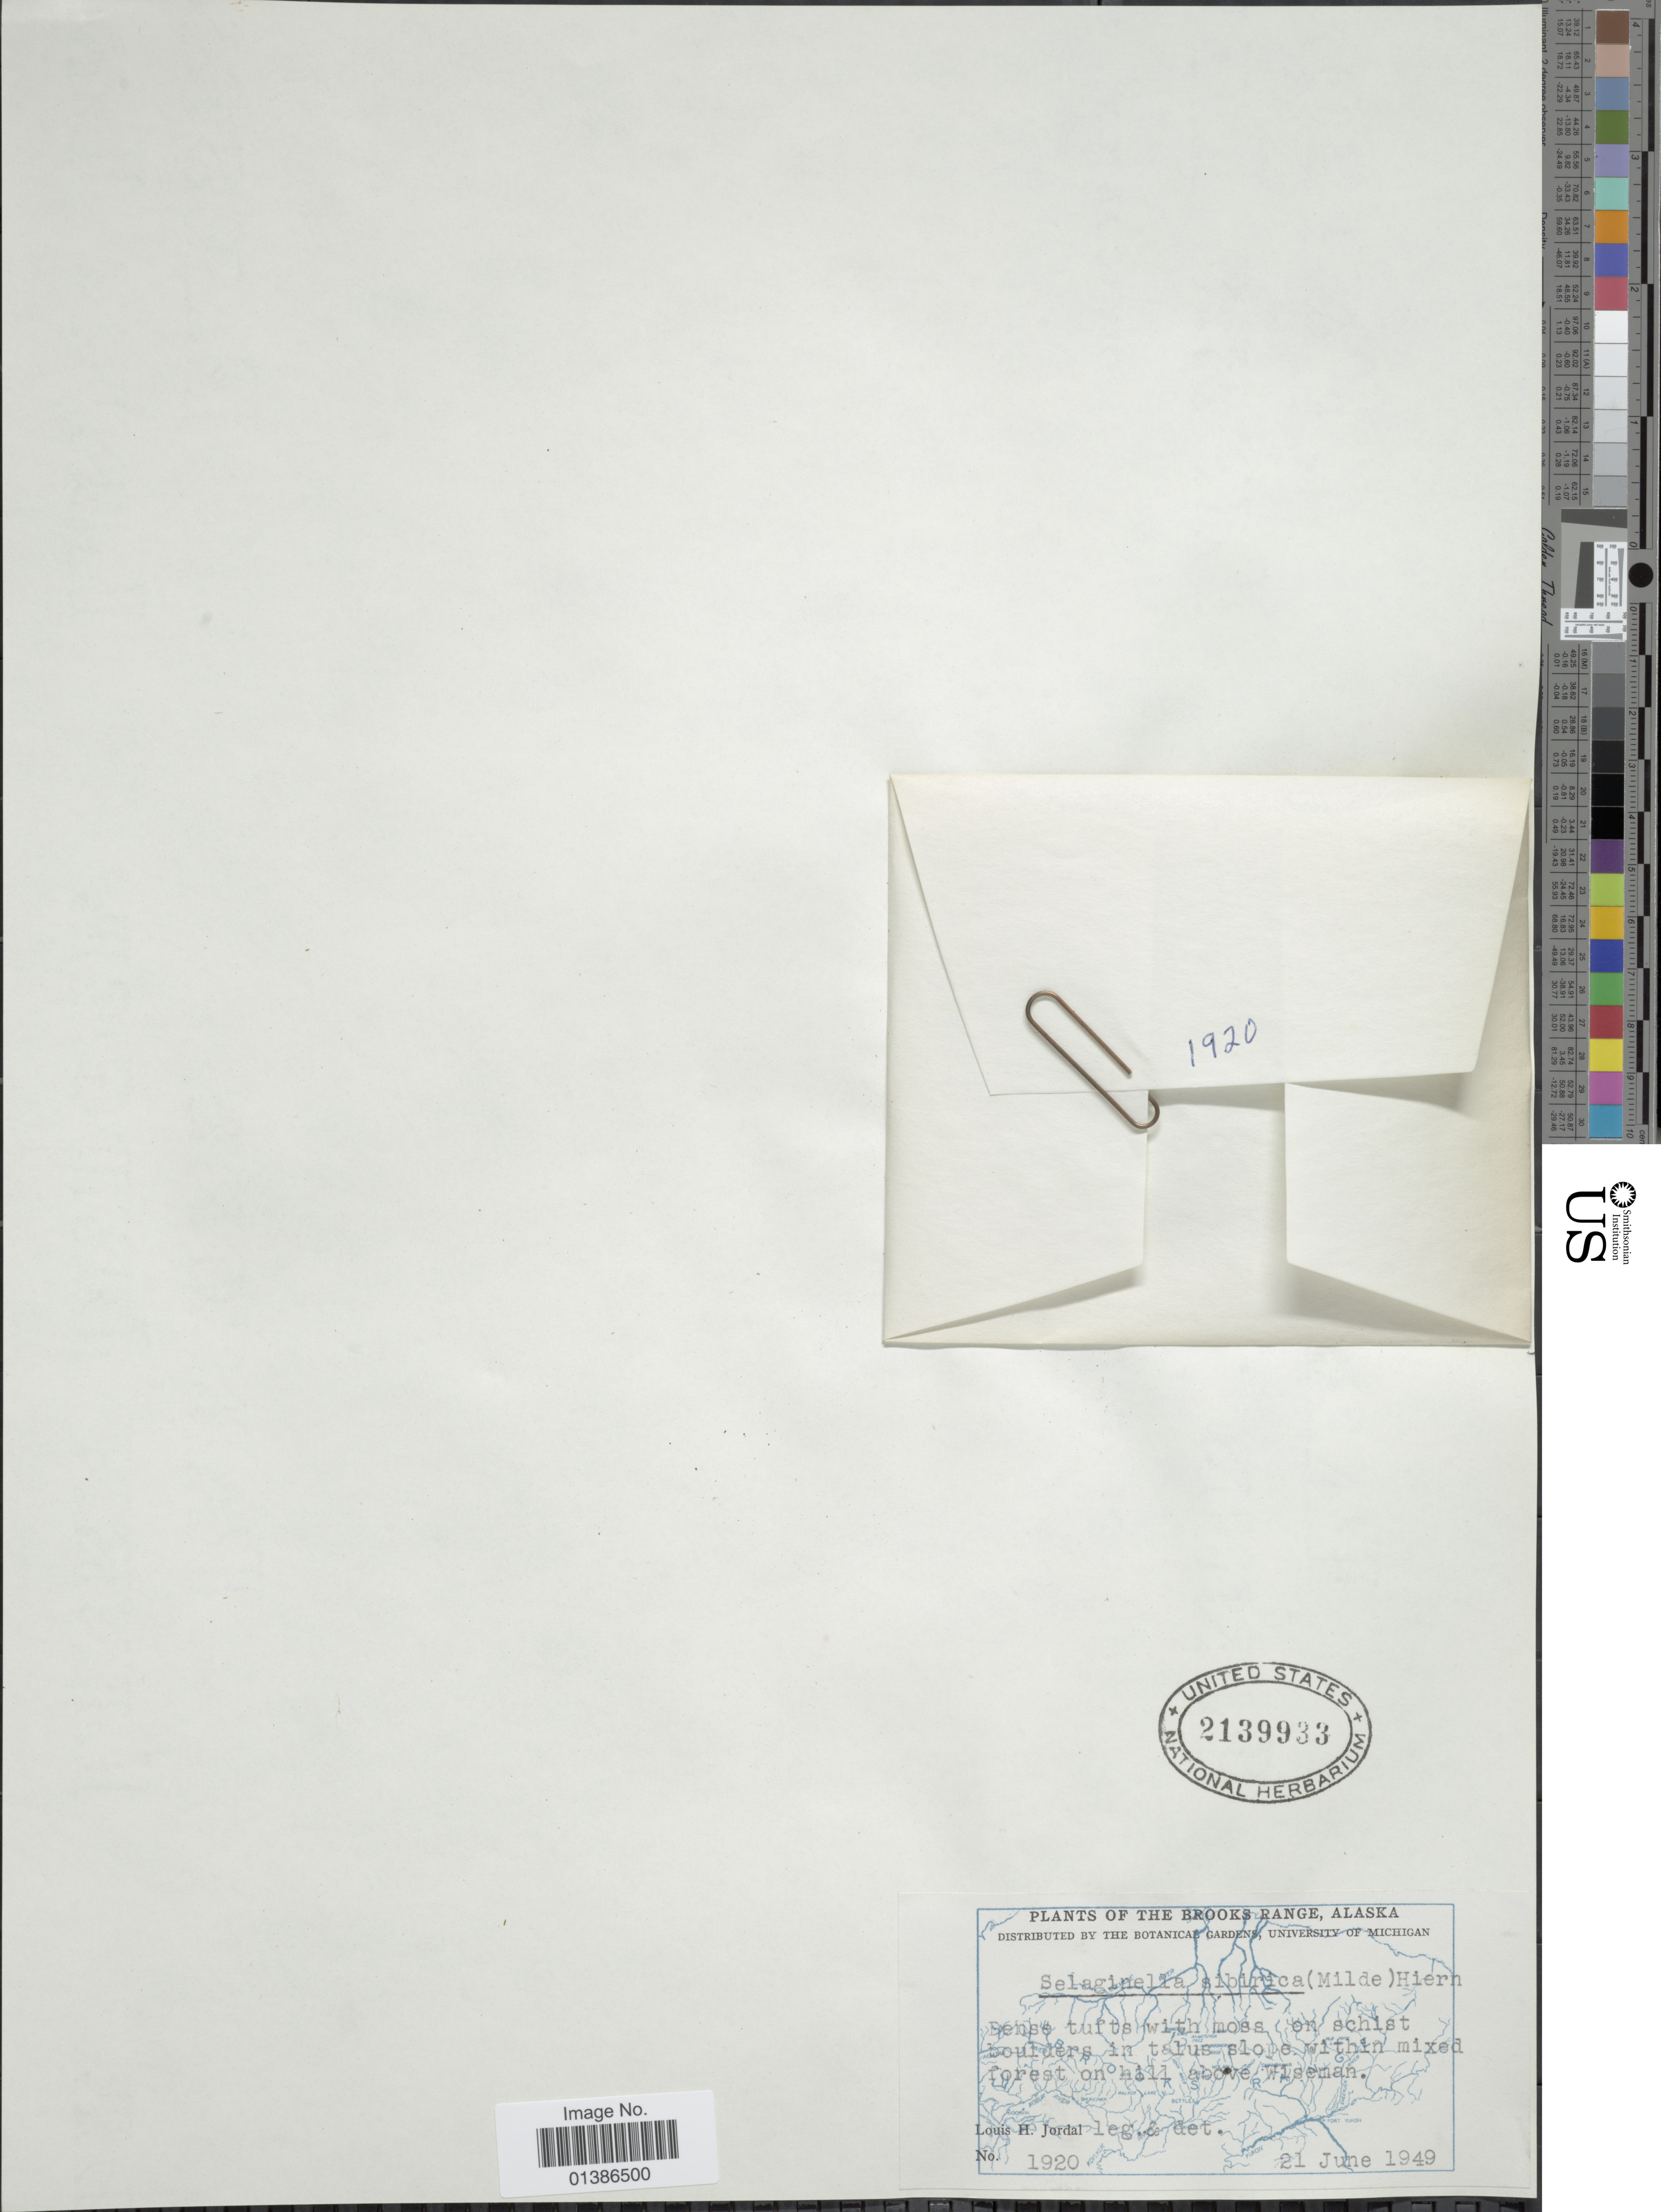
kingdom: Plantae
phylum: Tracheophyta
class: Lycopodiopsida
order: Selaginellales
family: Selaginellaceae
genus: Selaginella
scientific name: Selaginella sibirica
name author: (Milde) Hieron.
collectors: L. Jordal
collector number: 1920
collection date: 1949-06-21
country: United States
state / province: Alaska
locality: Brooks Range. On hill above Wiseman.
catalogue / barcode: US 2139933